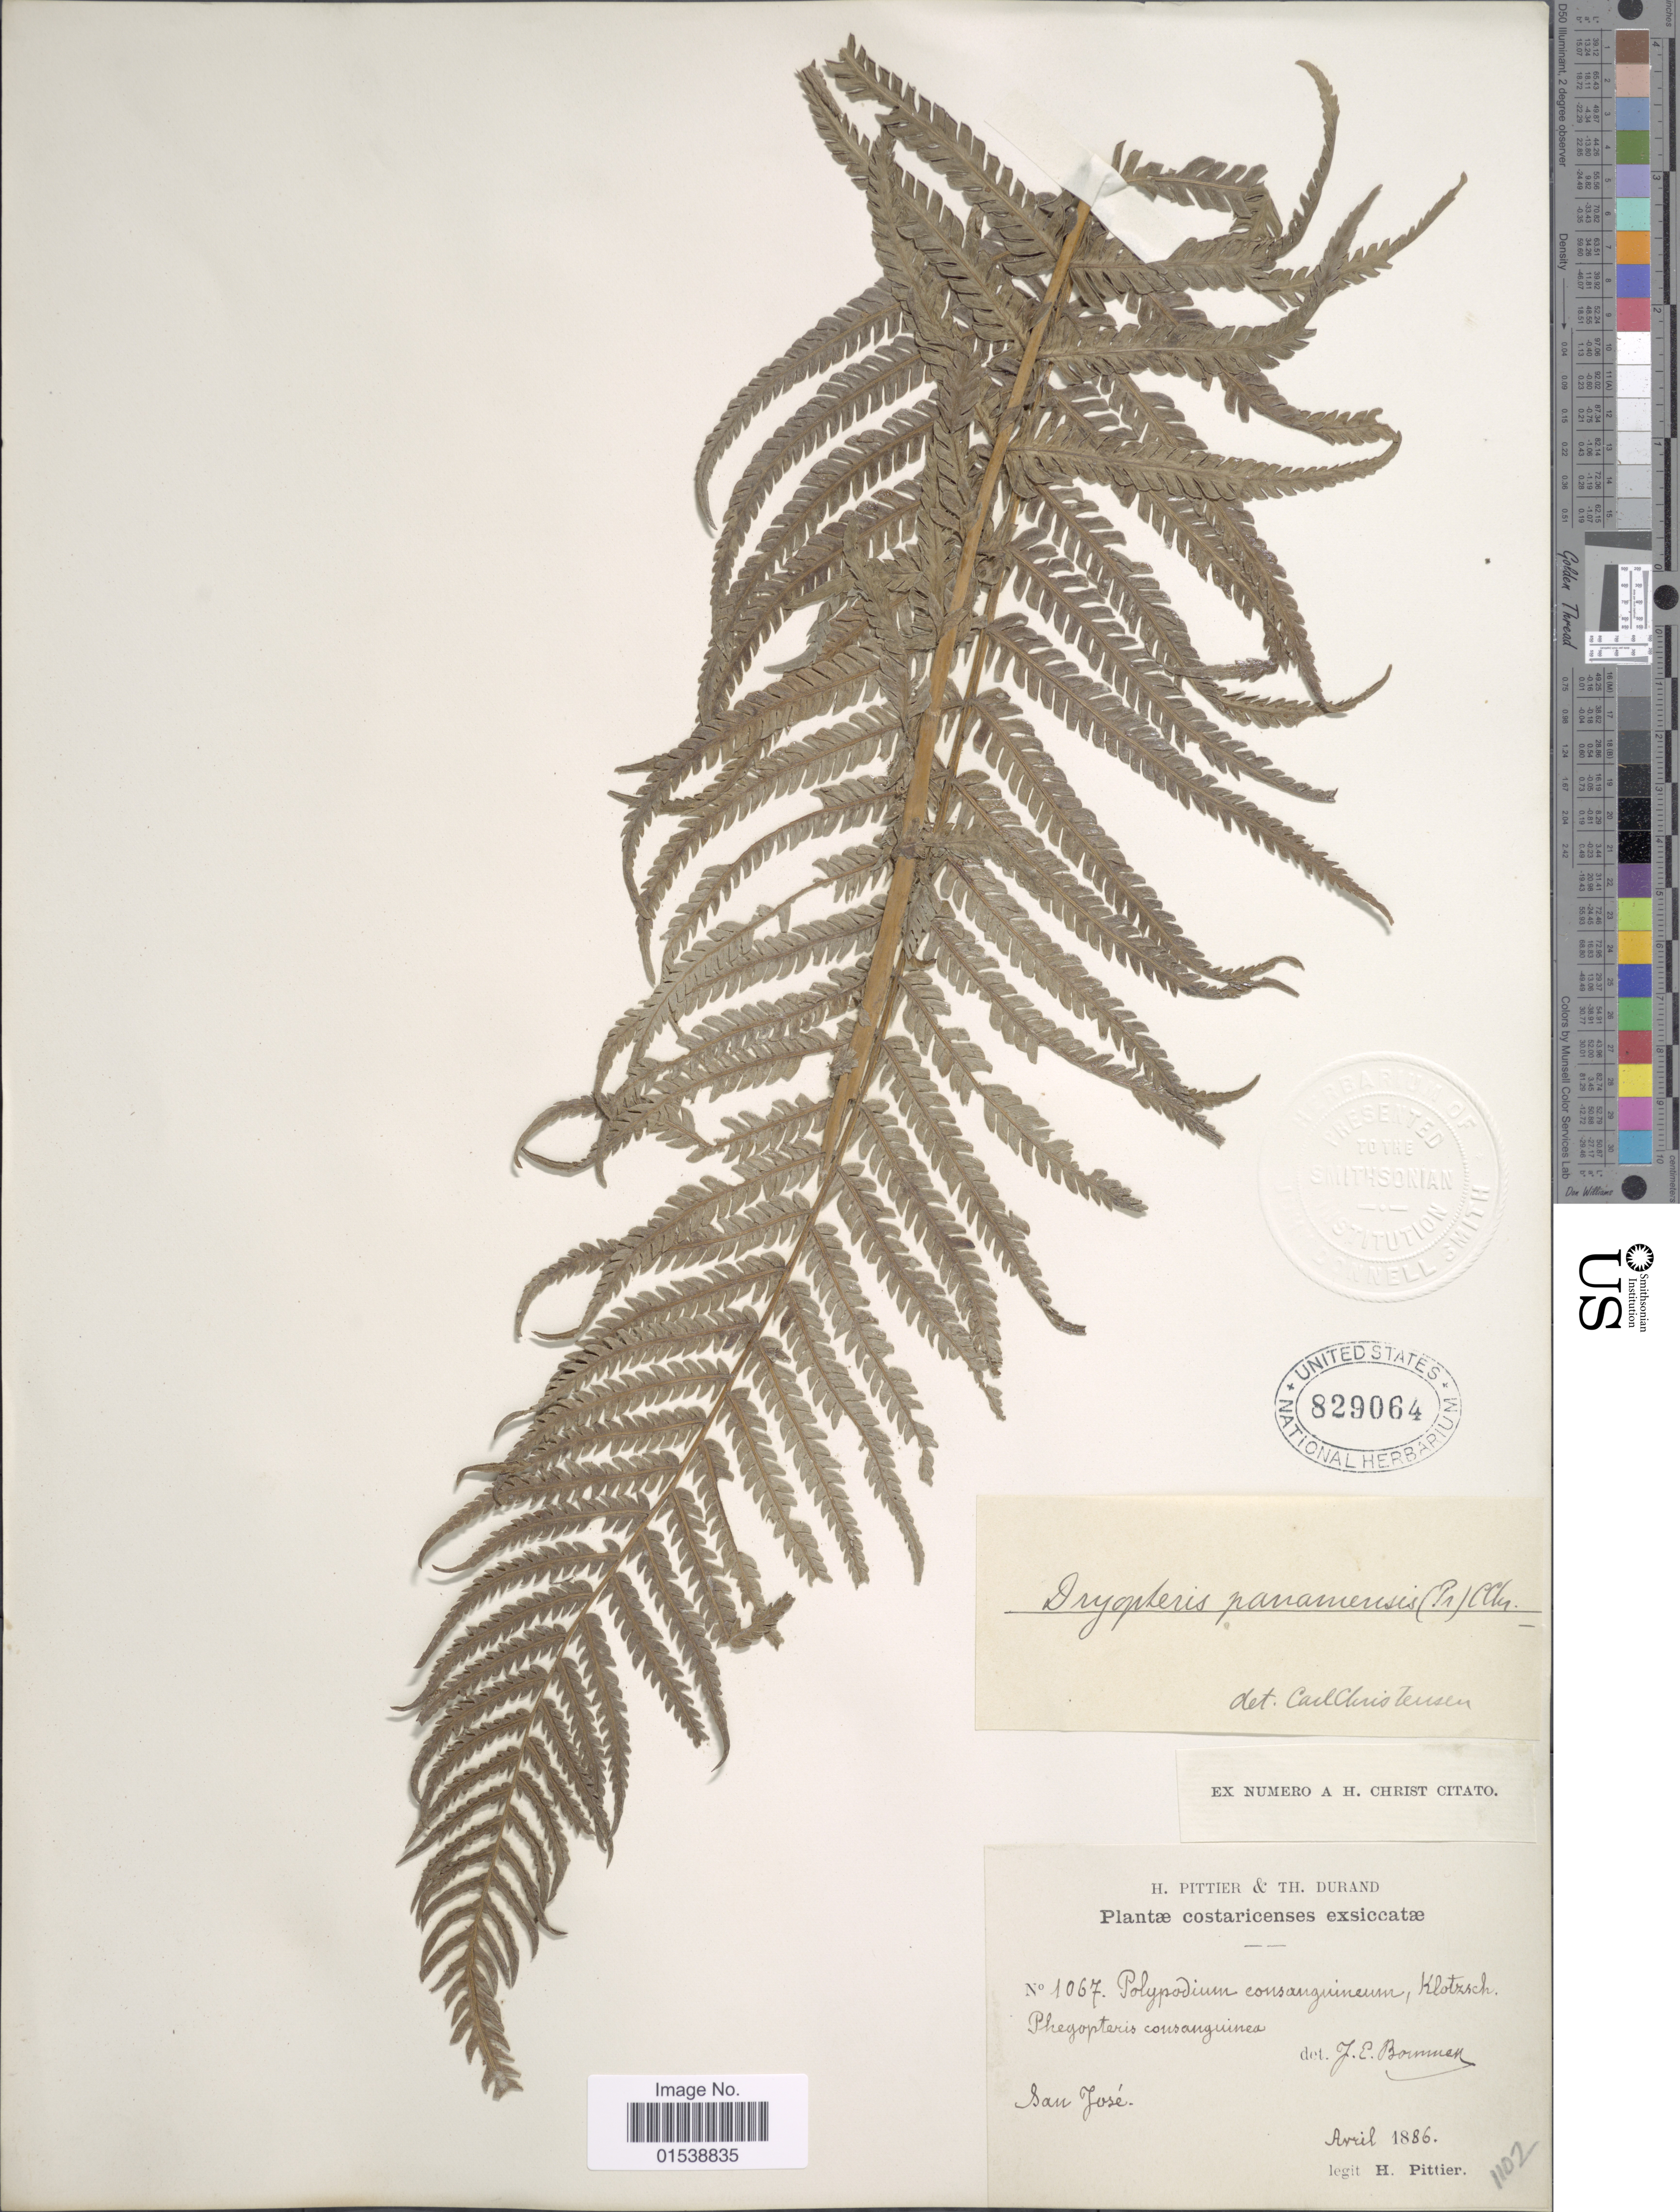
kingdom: Plantae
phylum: Tracheophyta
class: Polypodiopsida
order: Polypodiales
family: Thelypteridaceae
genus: Amauropelta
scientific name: Amauropelta resinifera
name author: (Desv.) Pic. Serm.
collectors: H. F. Pittier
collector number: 1067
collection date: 1886-04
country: Costa Rica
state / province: San José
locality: Costaricenses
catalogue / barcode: US 829064